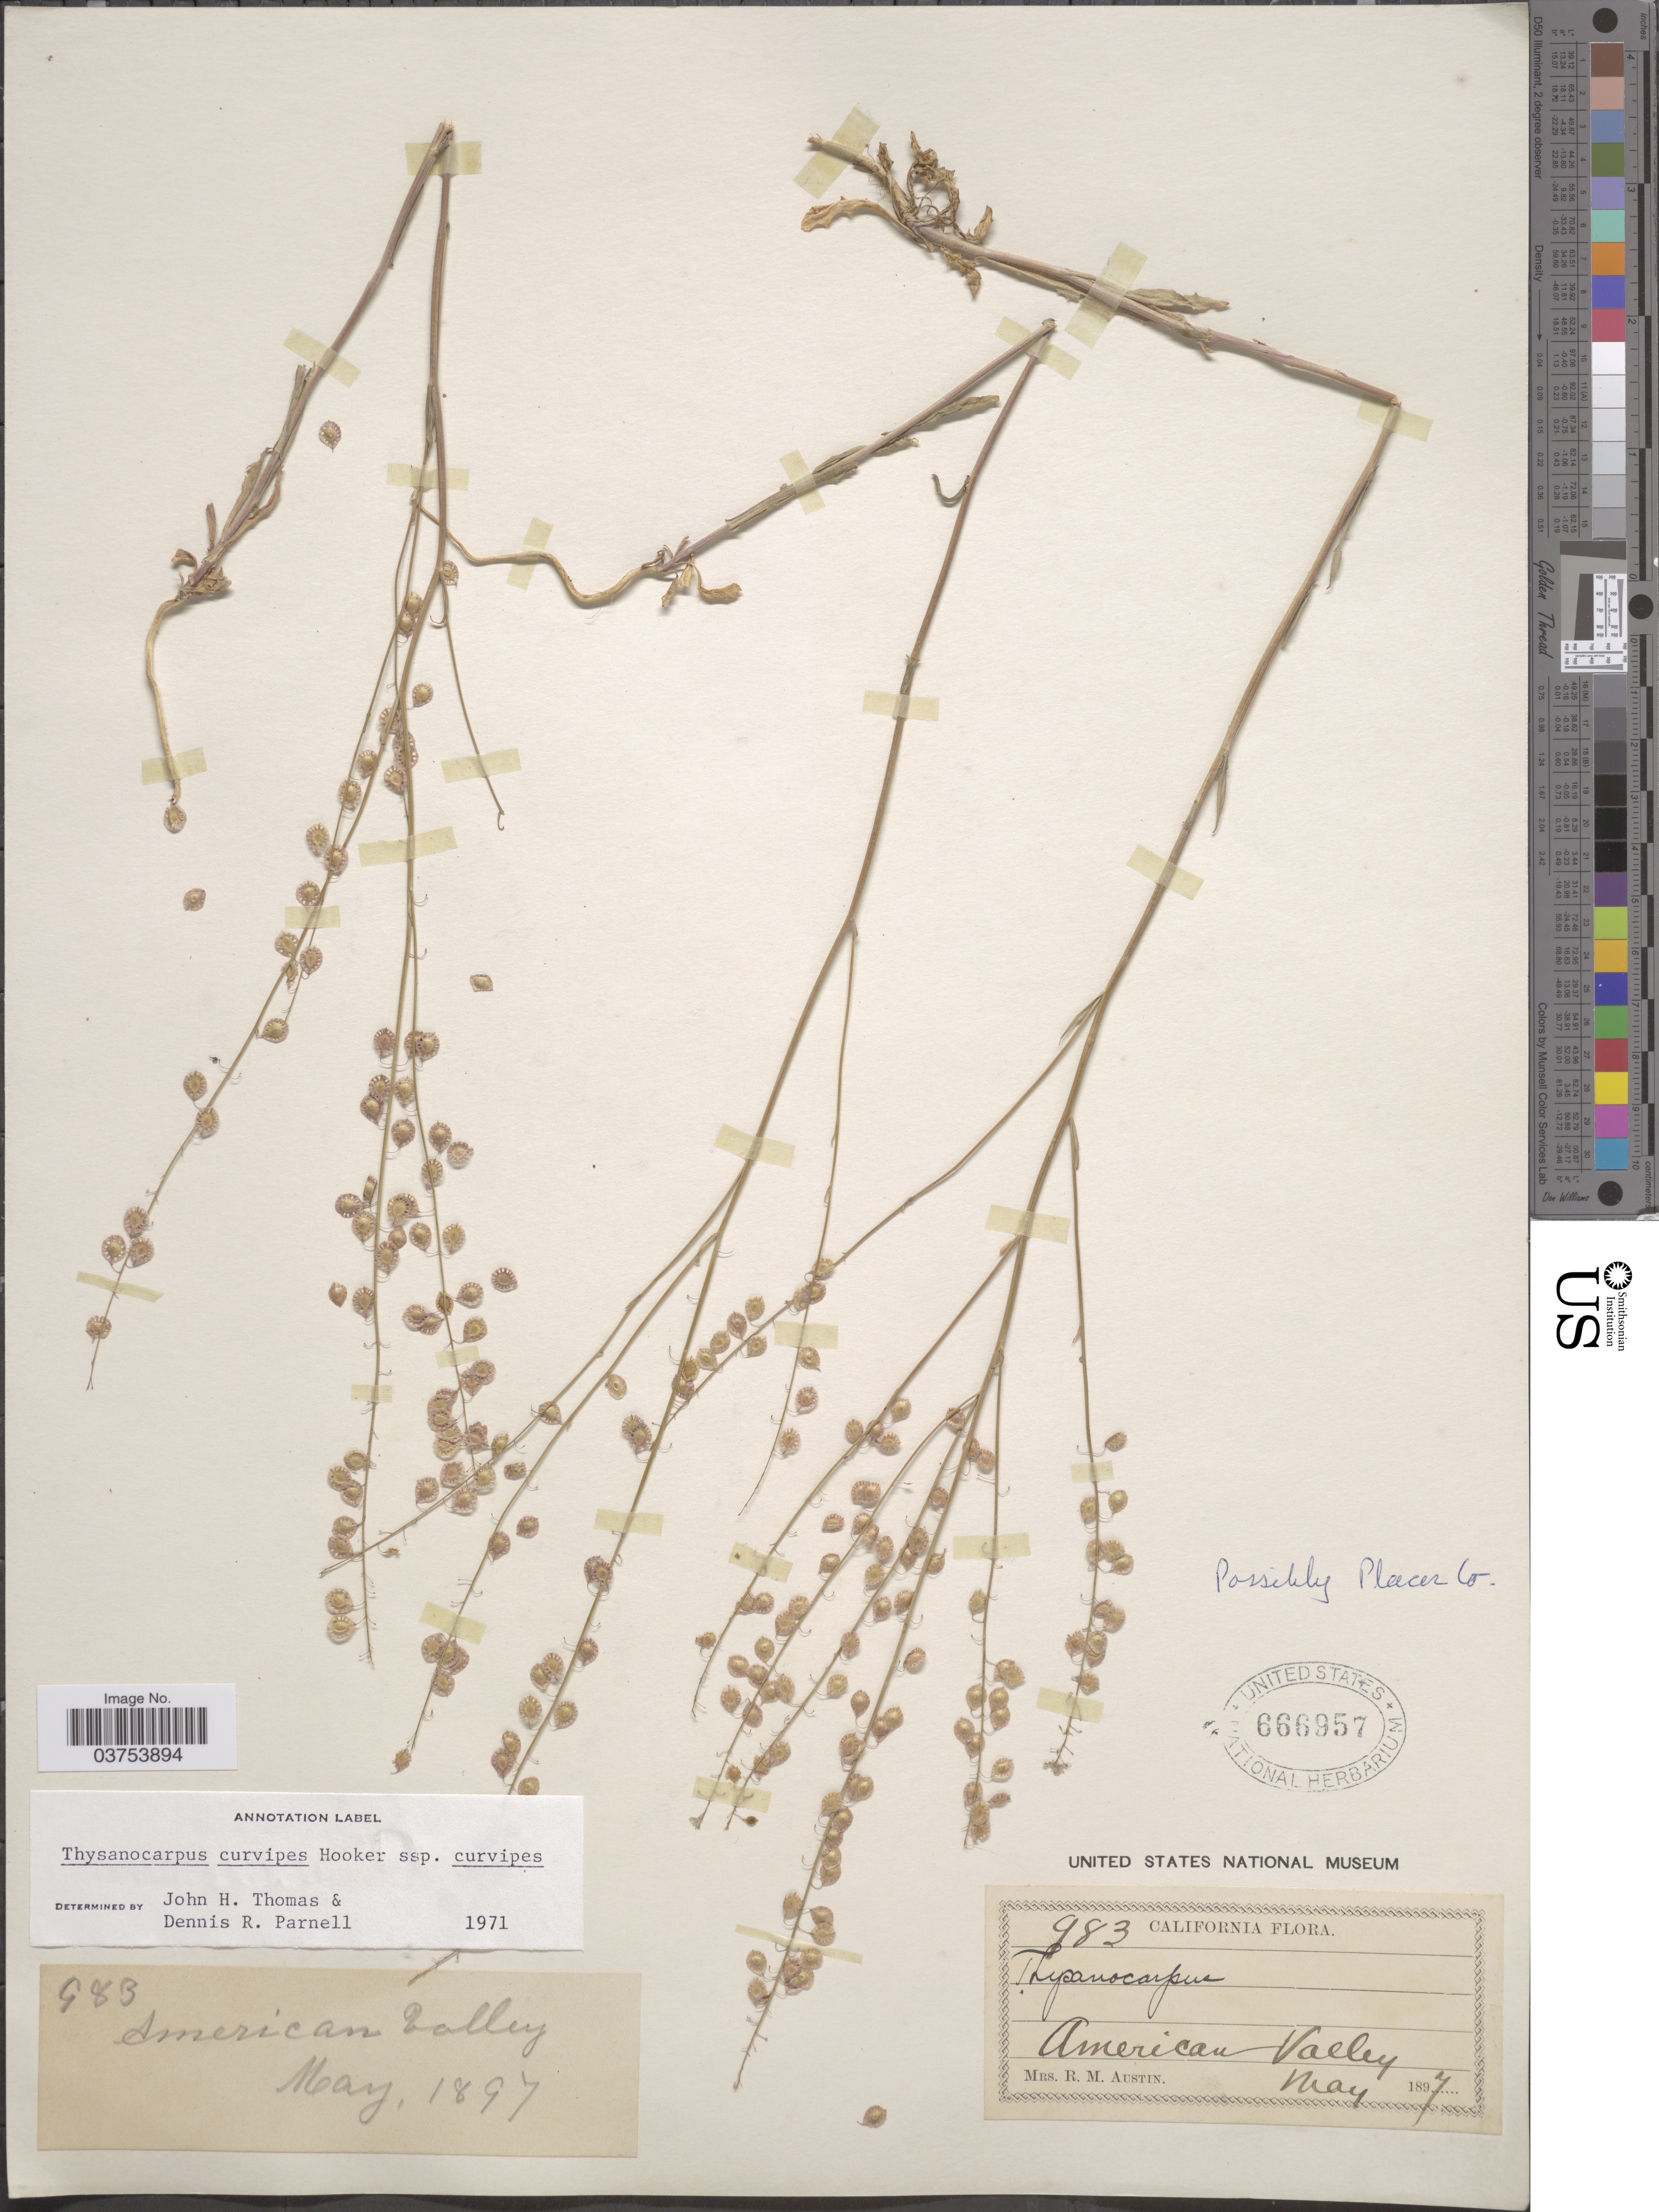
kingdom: Plantae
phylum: Tracheophyta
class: Magnoliopsida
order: Brassicales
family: Brassicaceae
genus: Thysanocarpus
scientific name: Thysanocarpus curvipes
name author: Hook.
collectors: R. Austin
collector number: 983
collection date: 1897-05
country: United States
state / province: California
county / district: Placer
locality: American Valley. Possibly Placer Co.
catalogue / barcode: US 666957